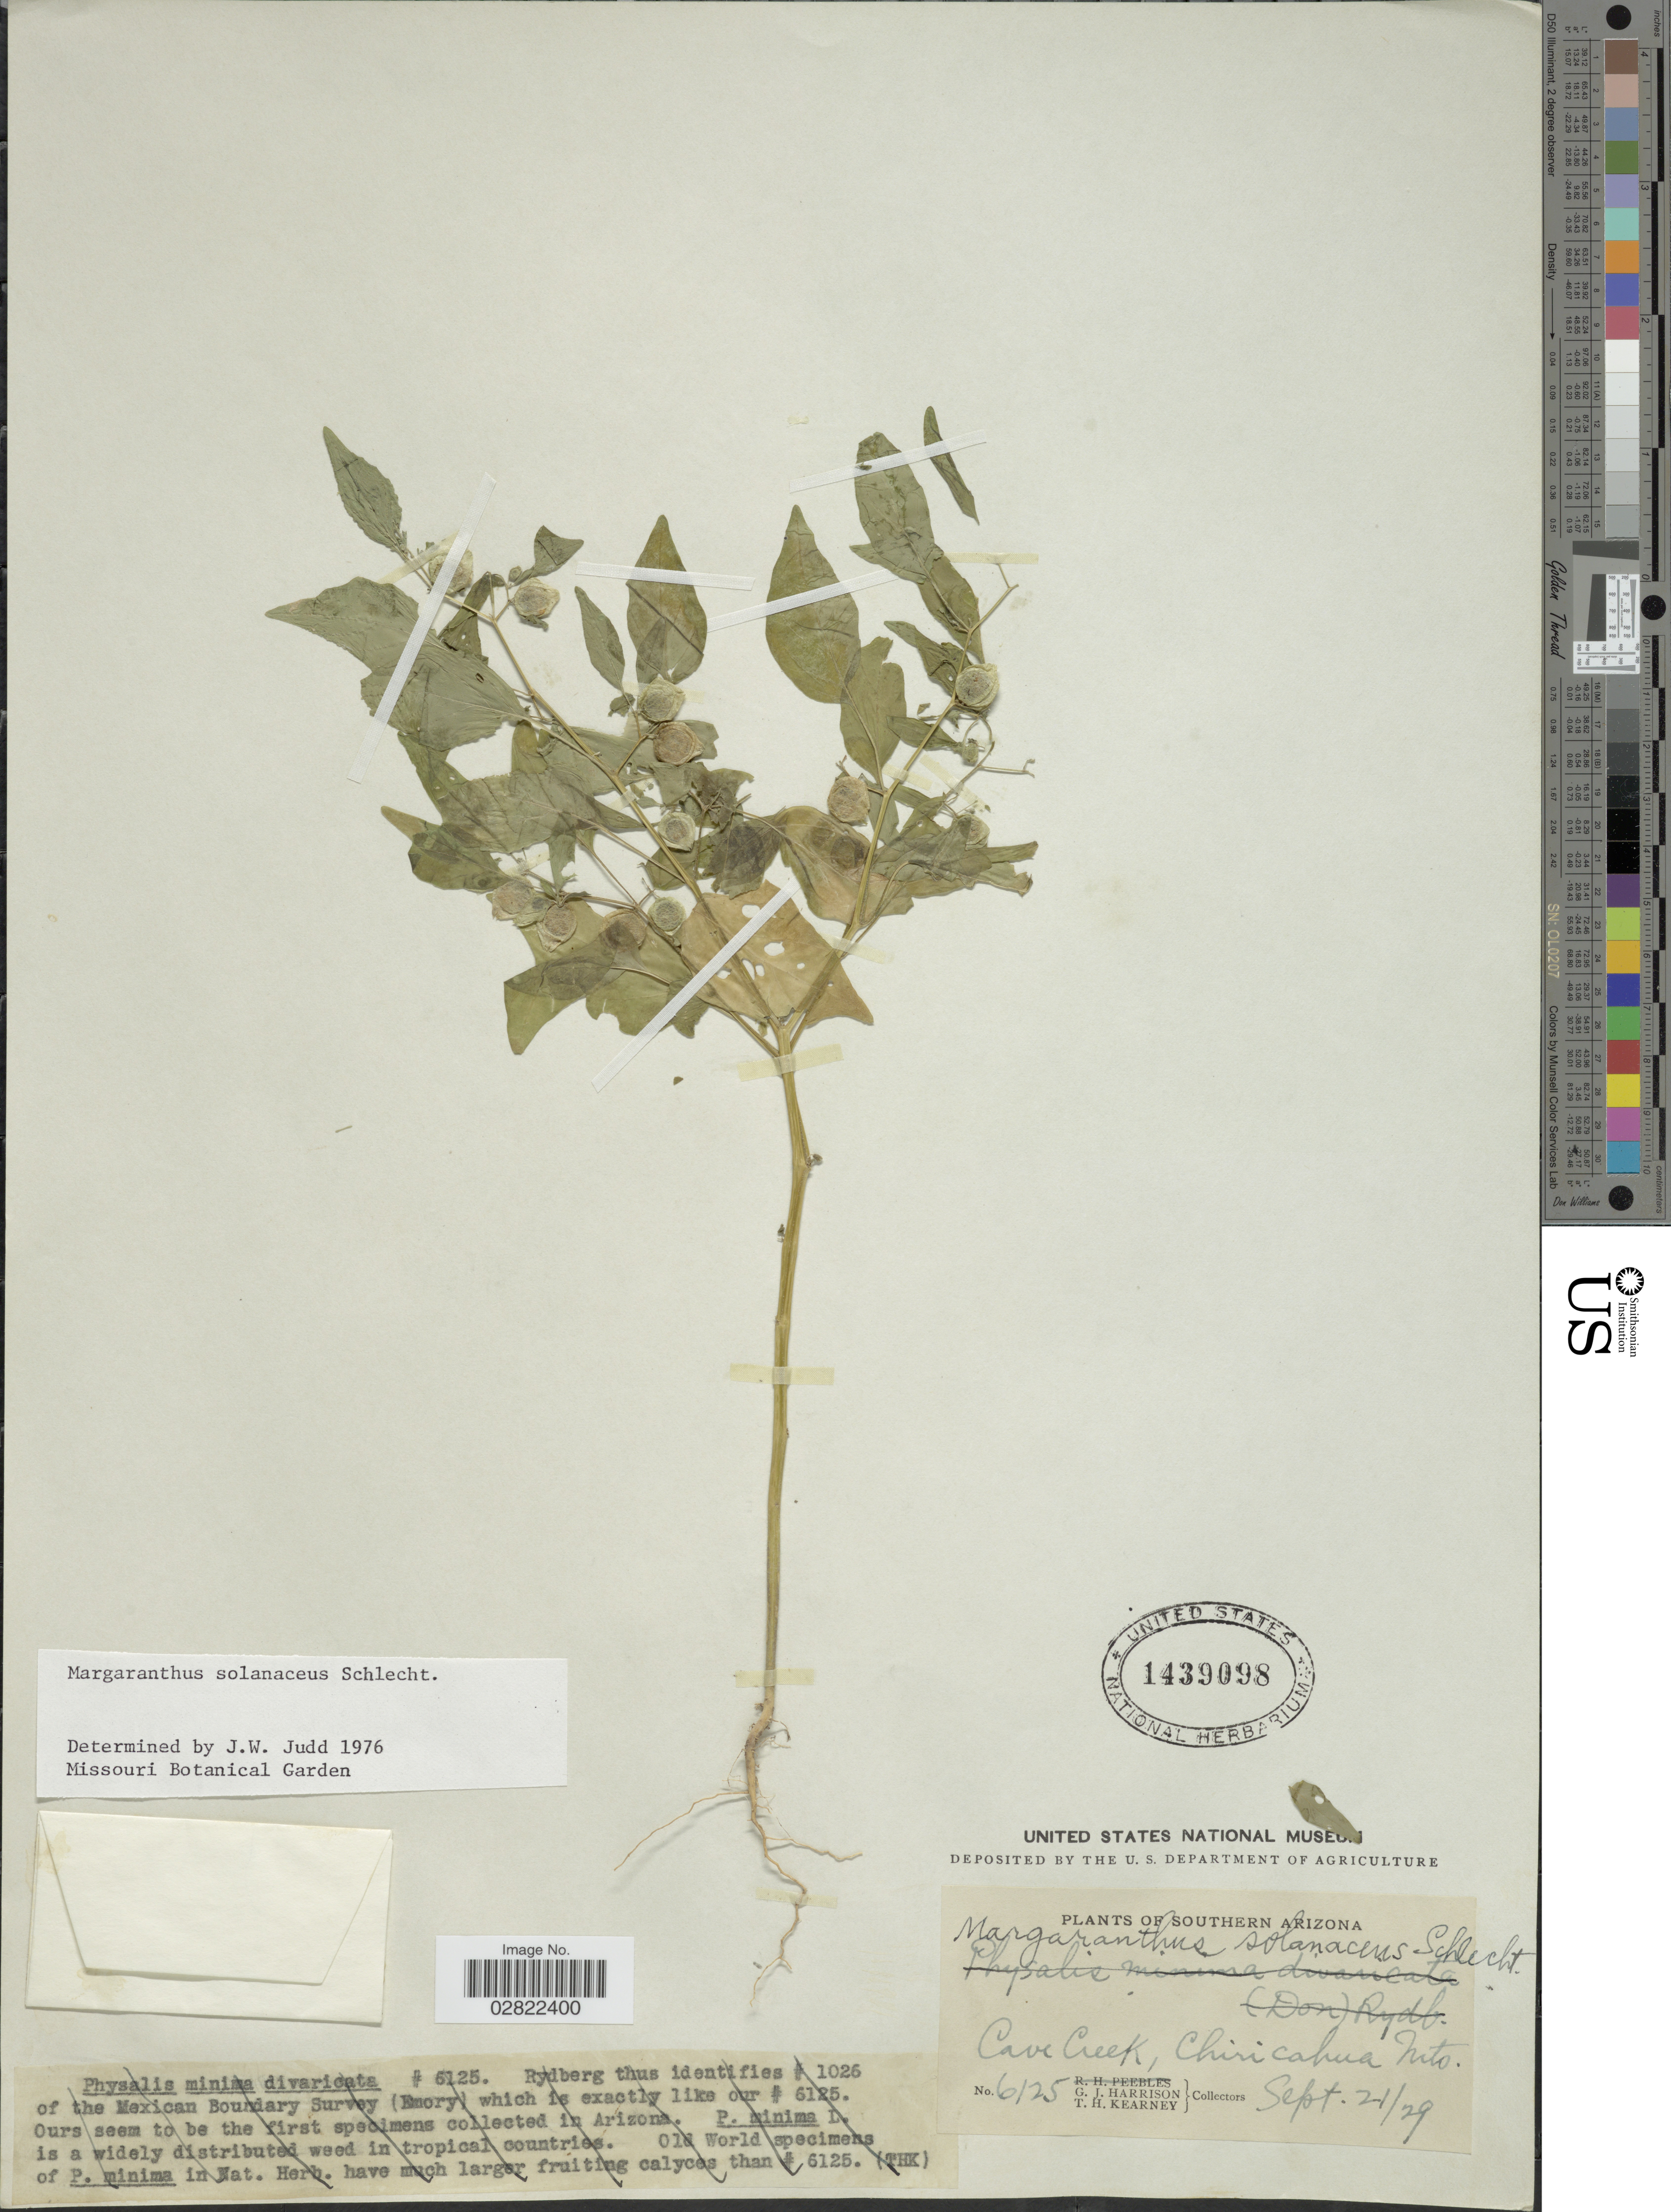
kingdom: Plantae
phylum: Tracheophyta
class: Magnoliopsida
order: Solanales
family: Solanaceae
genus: Margaranthus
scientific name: Margaranthus solanaceus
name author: Schltdl.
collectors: G. J. Harrison & T. H. Kearney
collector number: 6125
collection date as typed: Transcribed d/m/y: 21/9/29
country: United States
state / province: Arizona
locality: Southern Arizona, Cave Creek, Chiricahua Mts.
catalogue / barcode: US 1439098